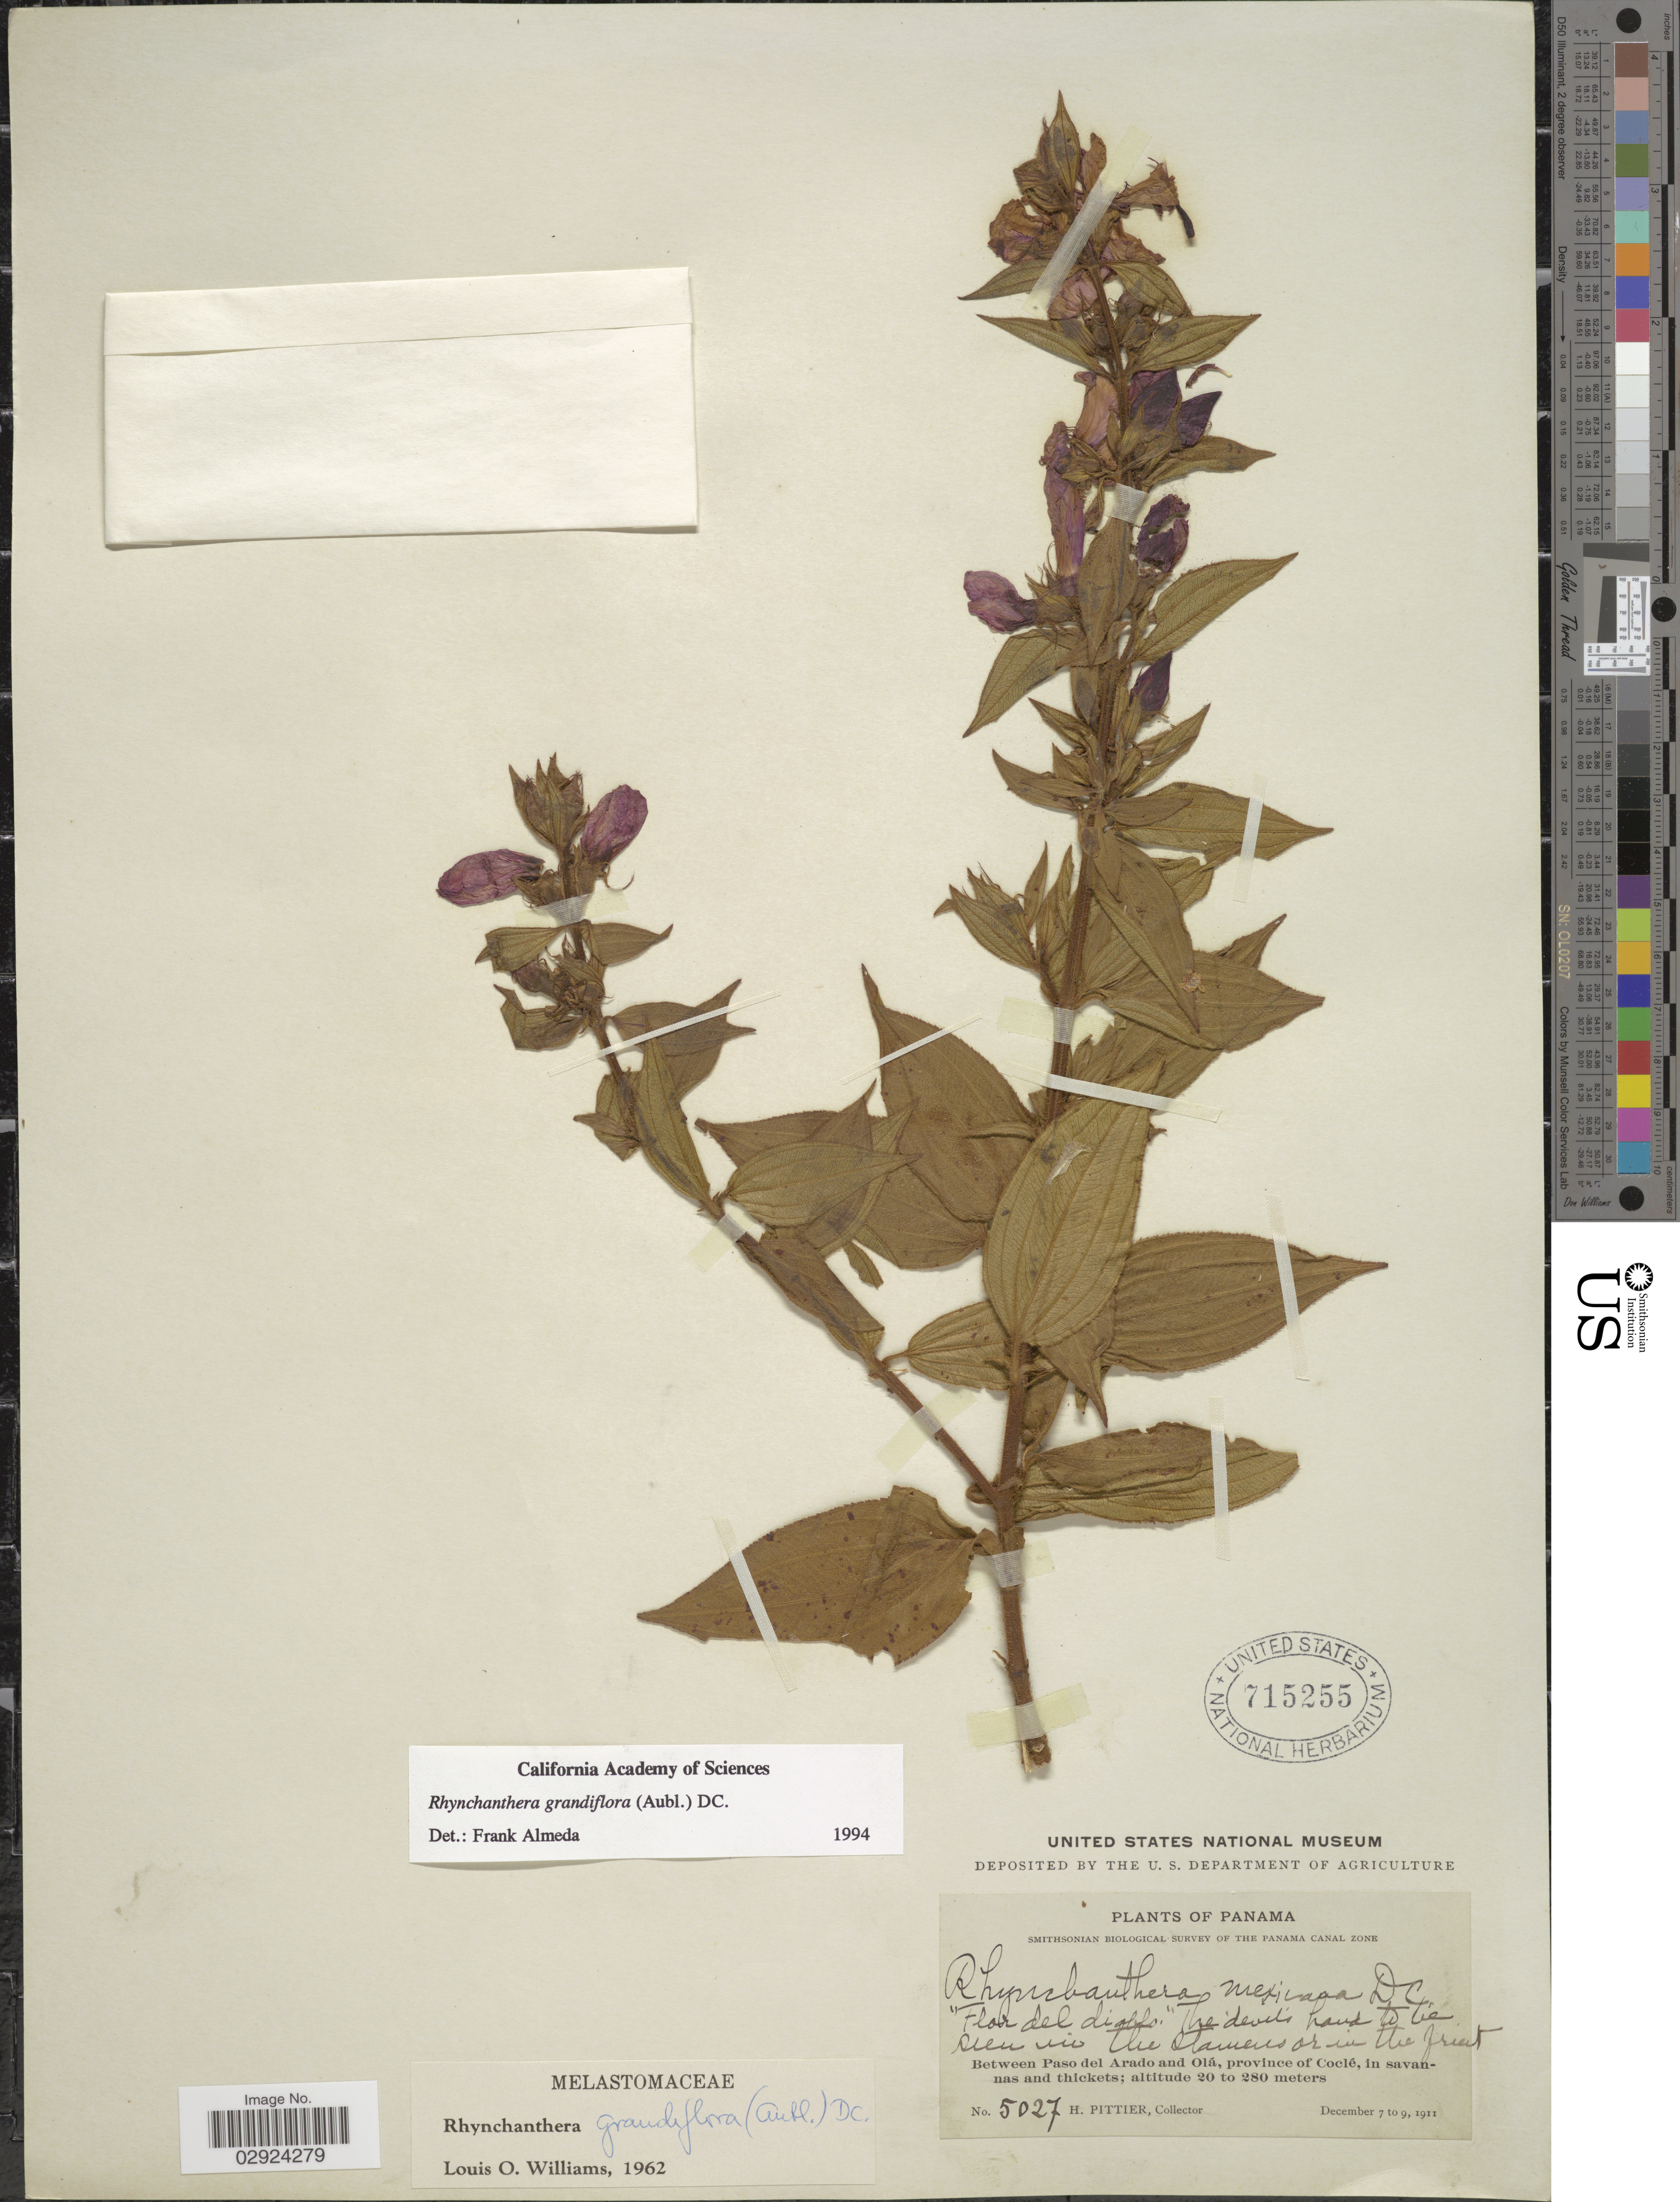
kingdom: Plantae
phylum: Tracheophyta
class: Magnoliopsida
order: Myrtales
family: Melastomataceae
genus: Rhynchanthera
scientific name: Rhynchanthera grandiflora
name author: (Aubl.) DC.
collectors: H. F. Pittier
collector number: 5027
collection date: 1911-12-07/1911-12-09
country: Panama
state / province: Coclé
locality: Between Paso del Arado and Olá, province of Coclé.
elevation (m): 20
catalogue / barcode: US 715255